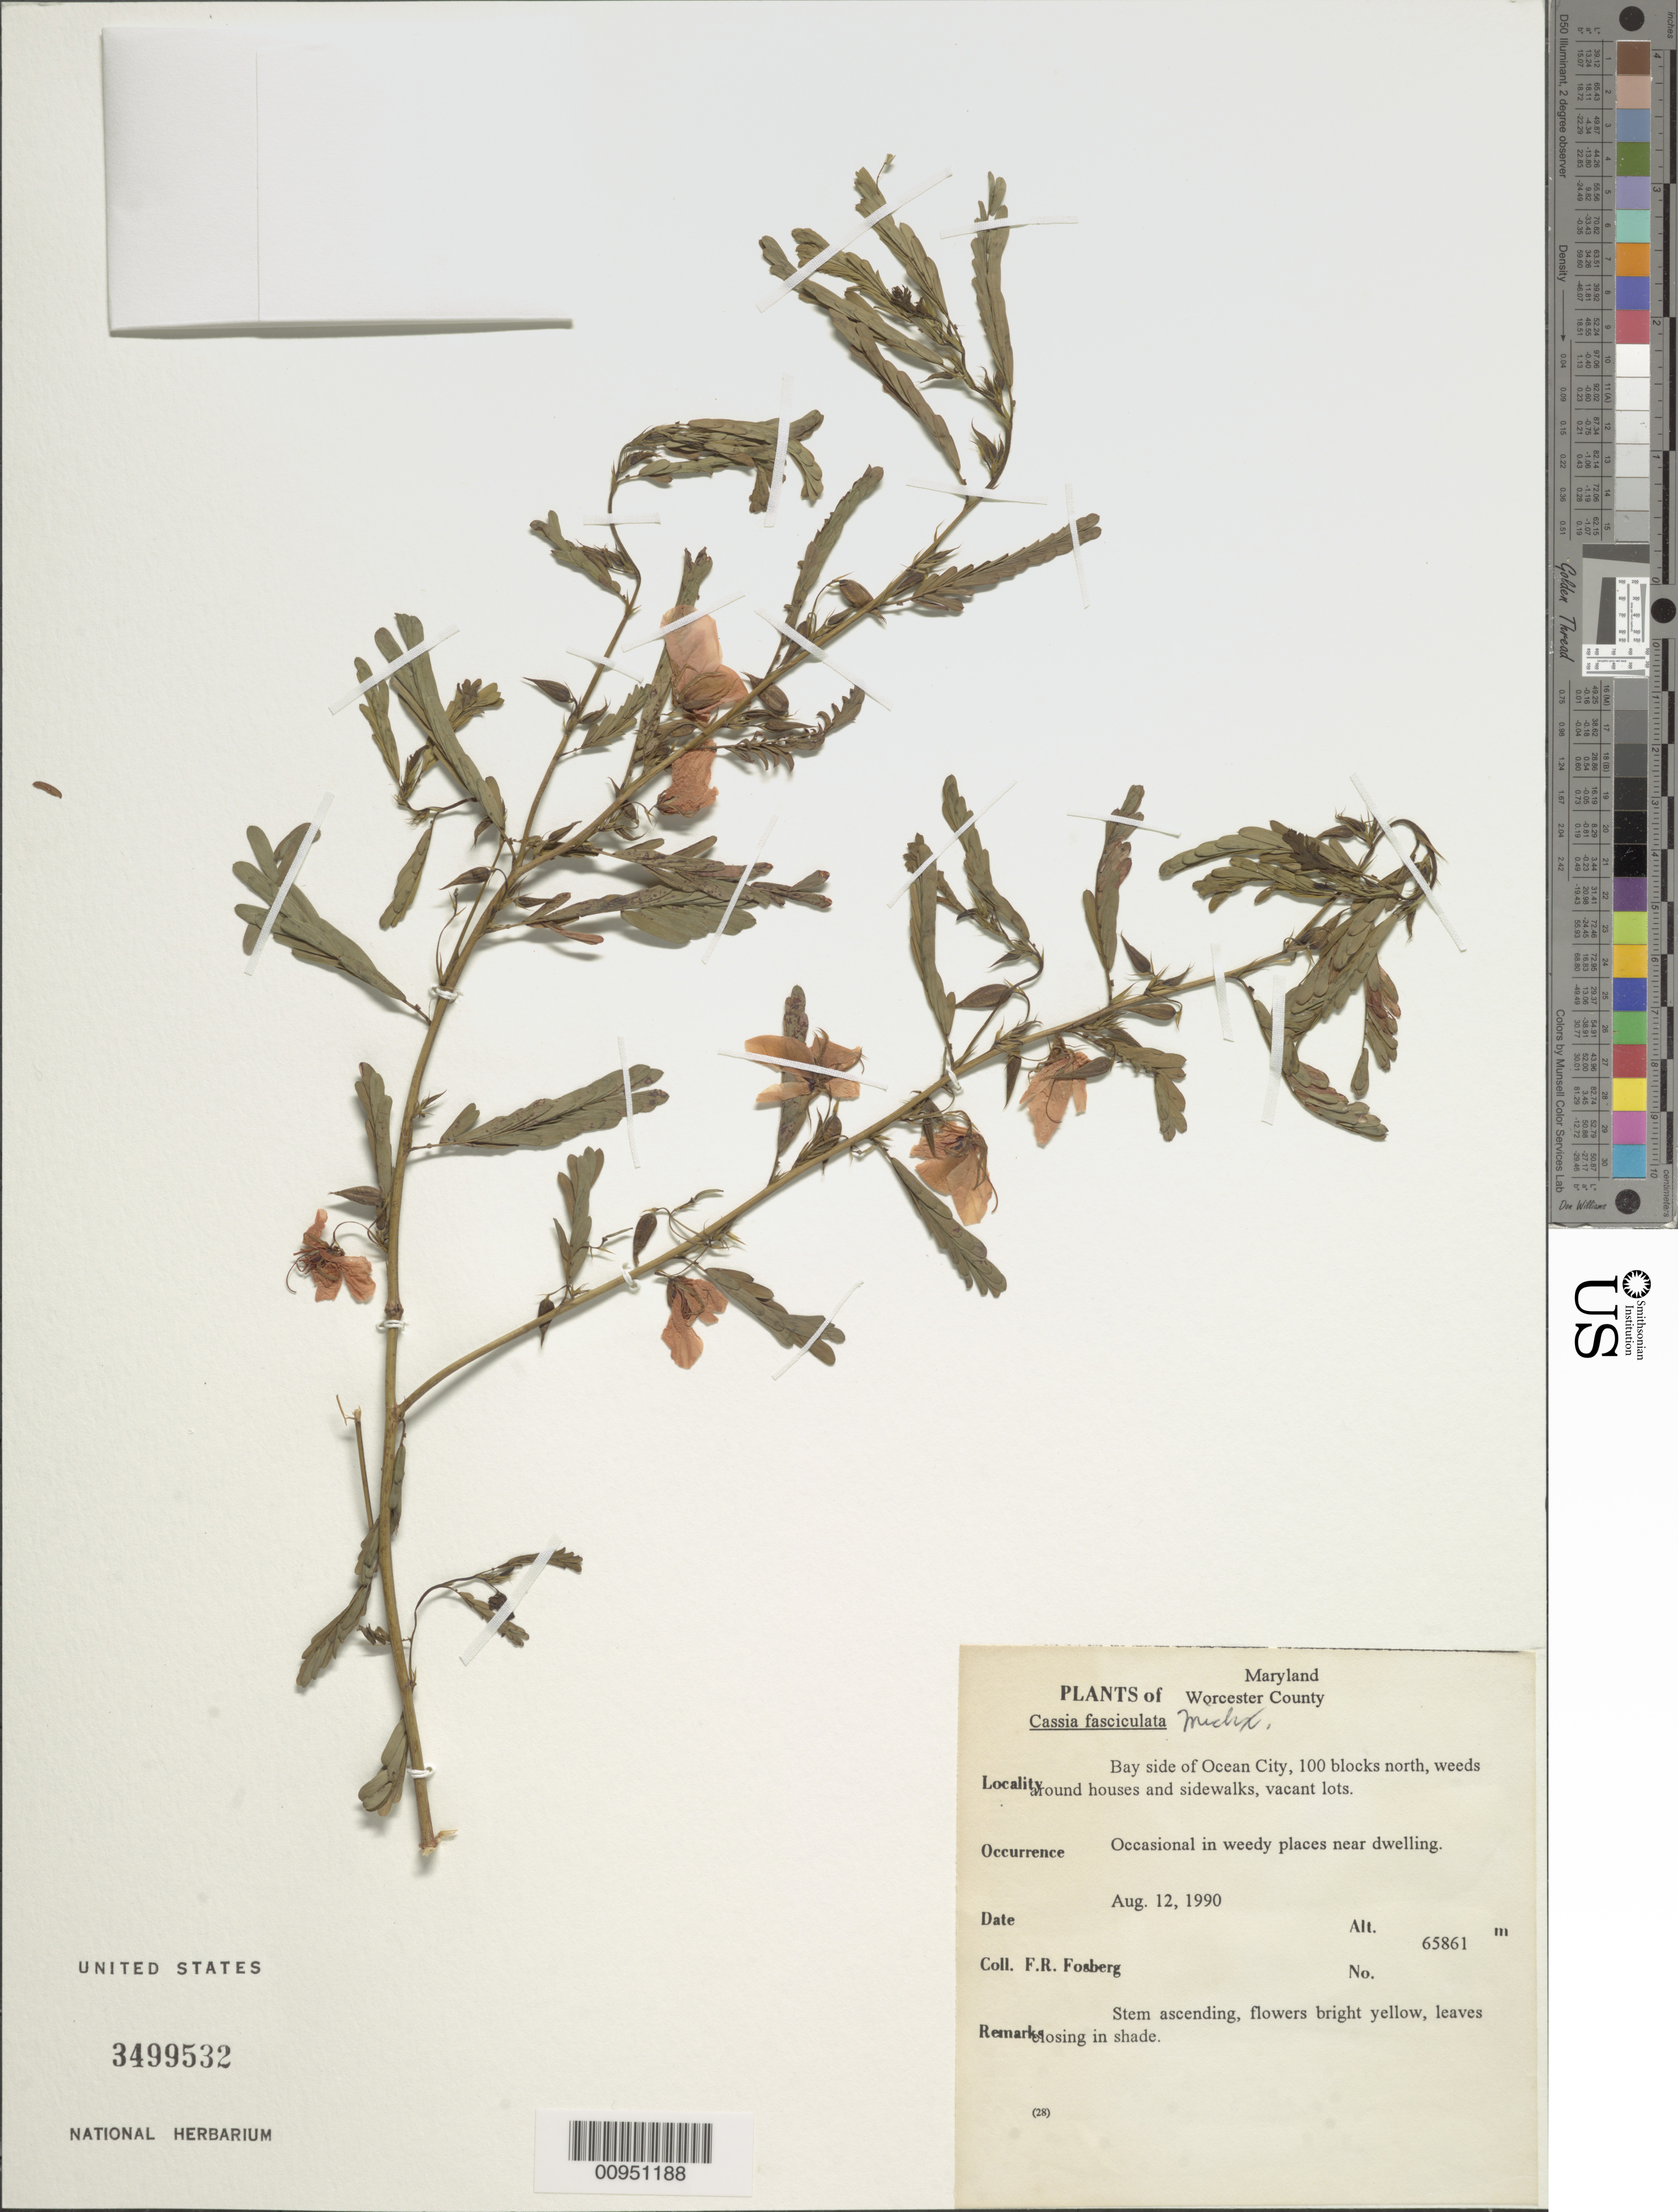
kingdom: Plantae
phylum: Tracheophyta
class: Magnoliopsida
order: Fabales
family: Fabaceae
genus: Chamaecrista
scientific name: Chamaecrista fasciculata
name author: (Michx.) Greene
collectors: F. R. Fosberg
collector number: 65861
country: United States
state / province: Maryland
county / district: Worcester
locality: Ocean City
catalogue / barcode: US 3499532